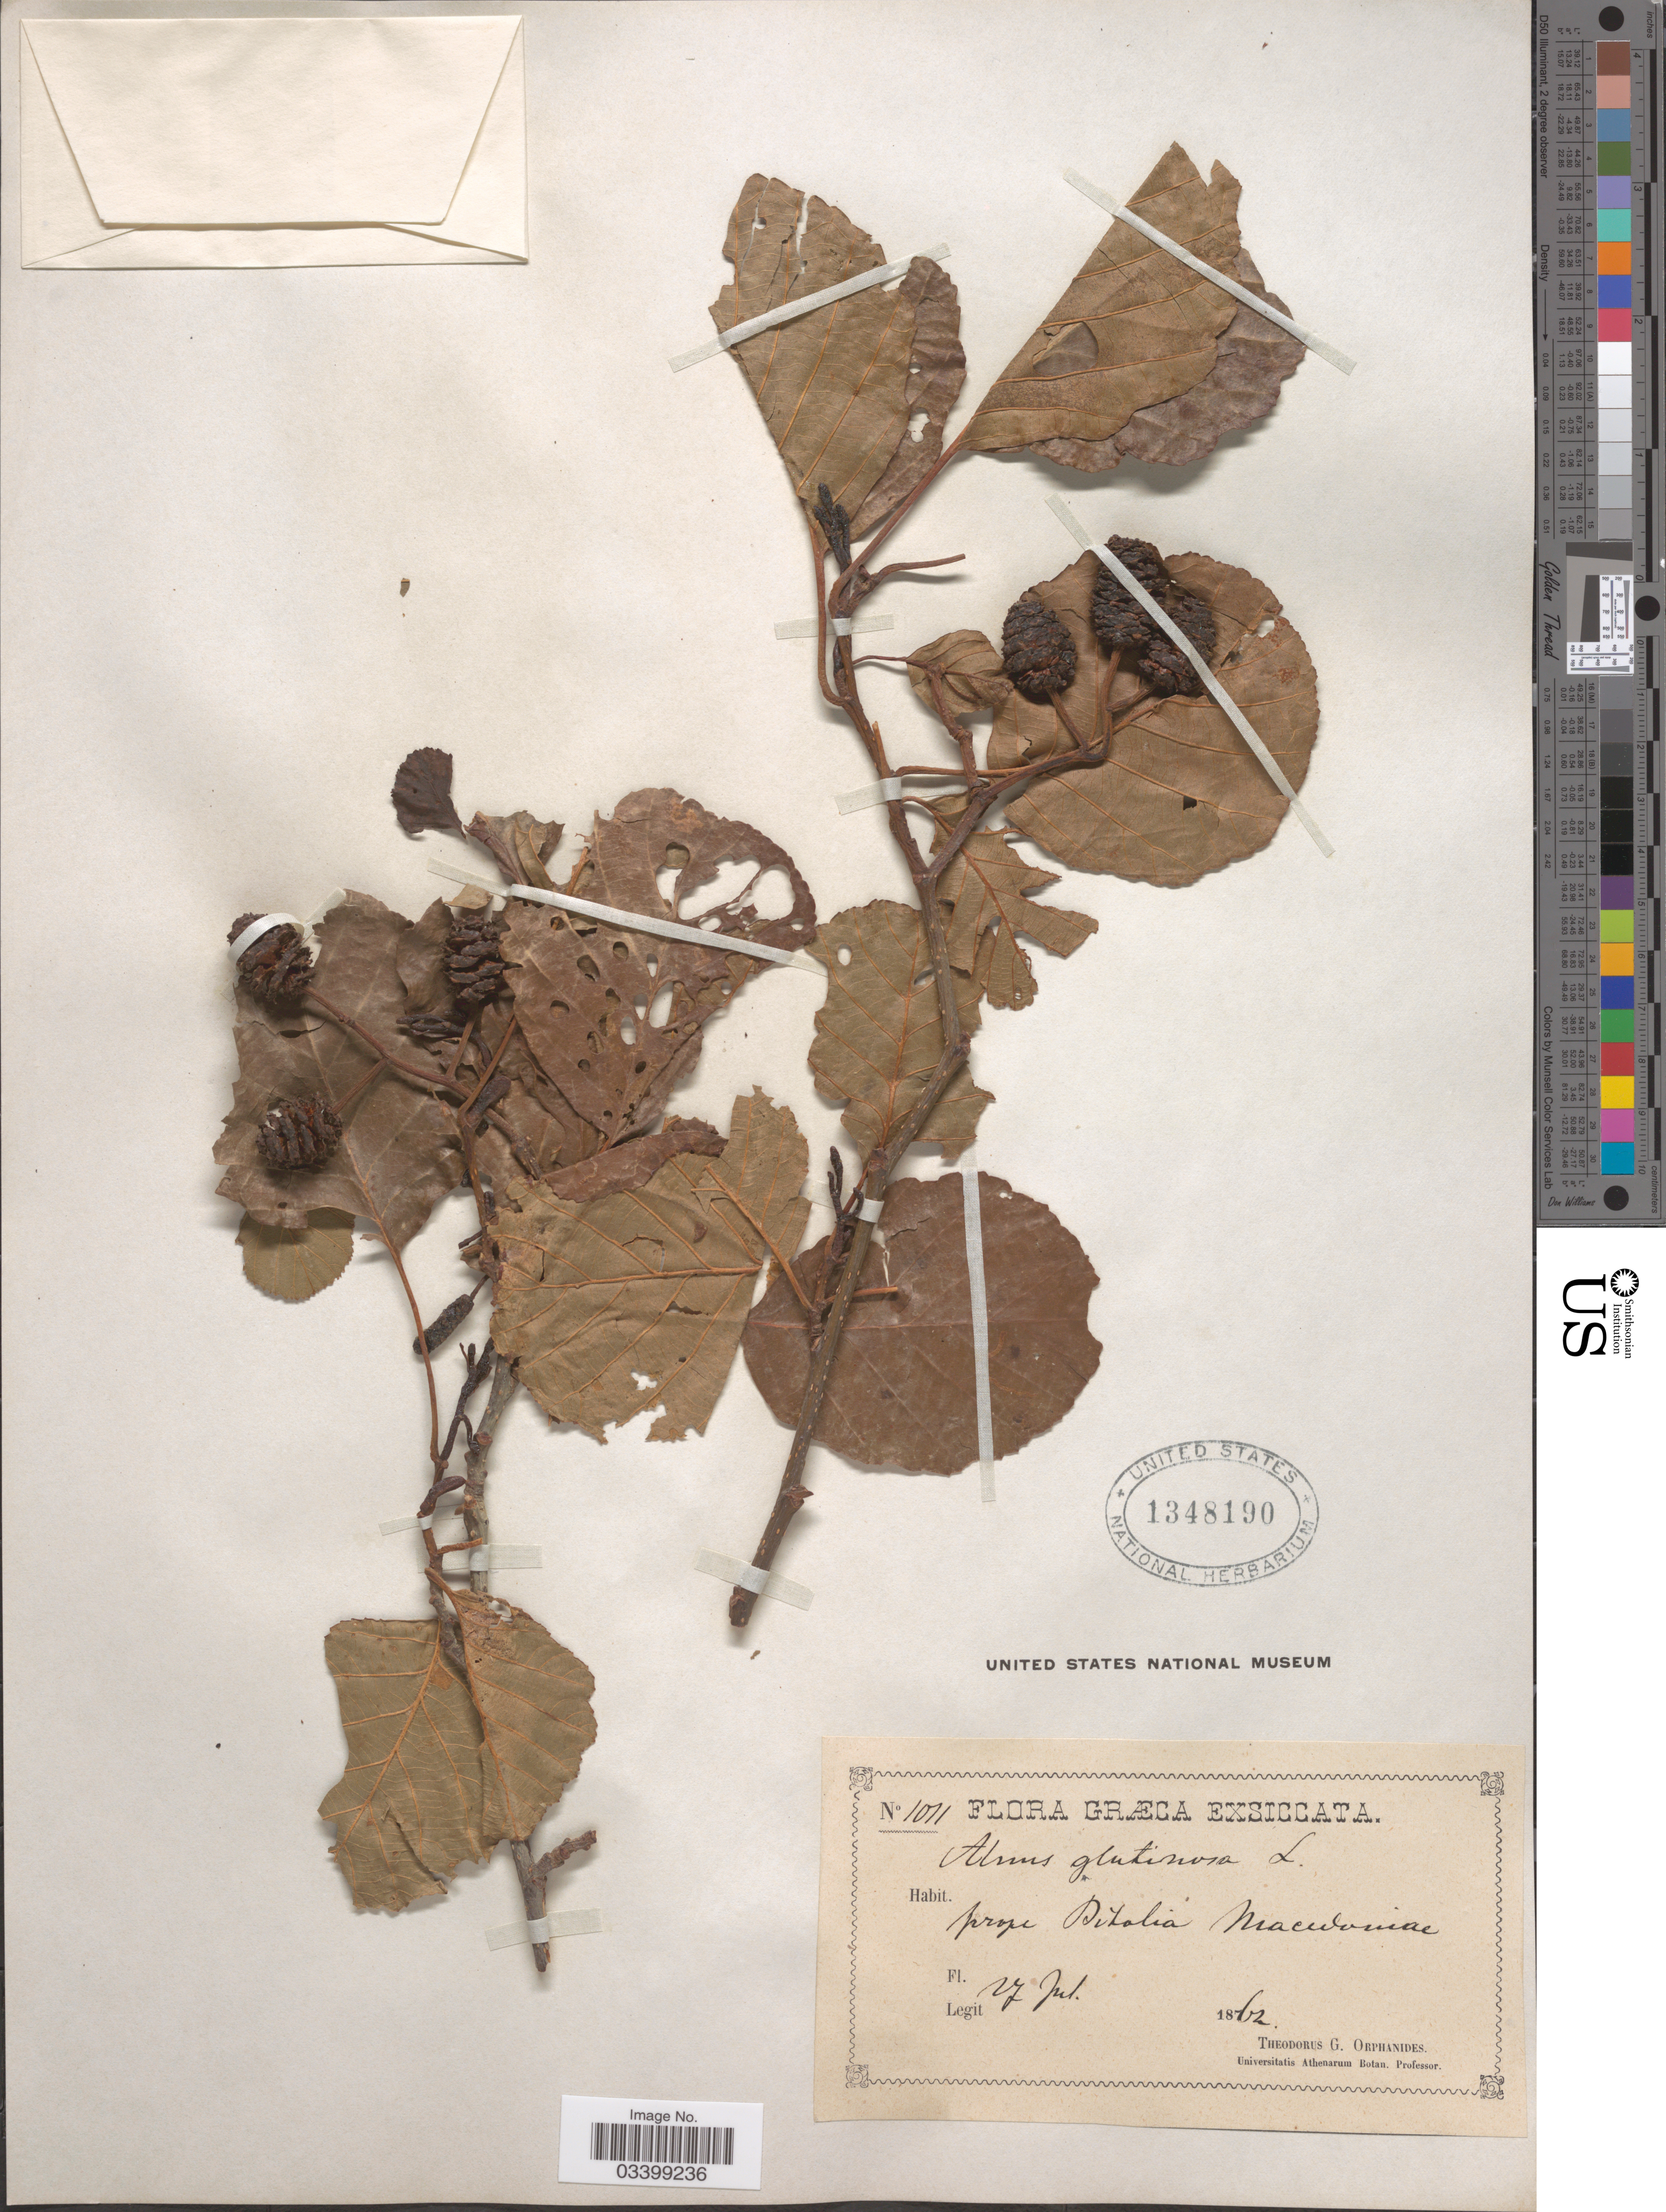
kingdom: Plantae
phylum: Tracheophyta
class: Magnoliopsida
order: Fagales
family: Betulaceae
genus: Alnus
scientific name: Alnus glutinosa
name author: (L.) Gaertn.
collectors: T. G. Orphanides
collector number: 1011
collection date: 1862-07-27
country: Greece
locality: Græca. Prope Ditalia Macedonia.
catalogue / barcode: US 1348190